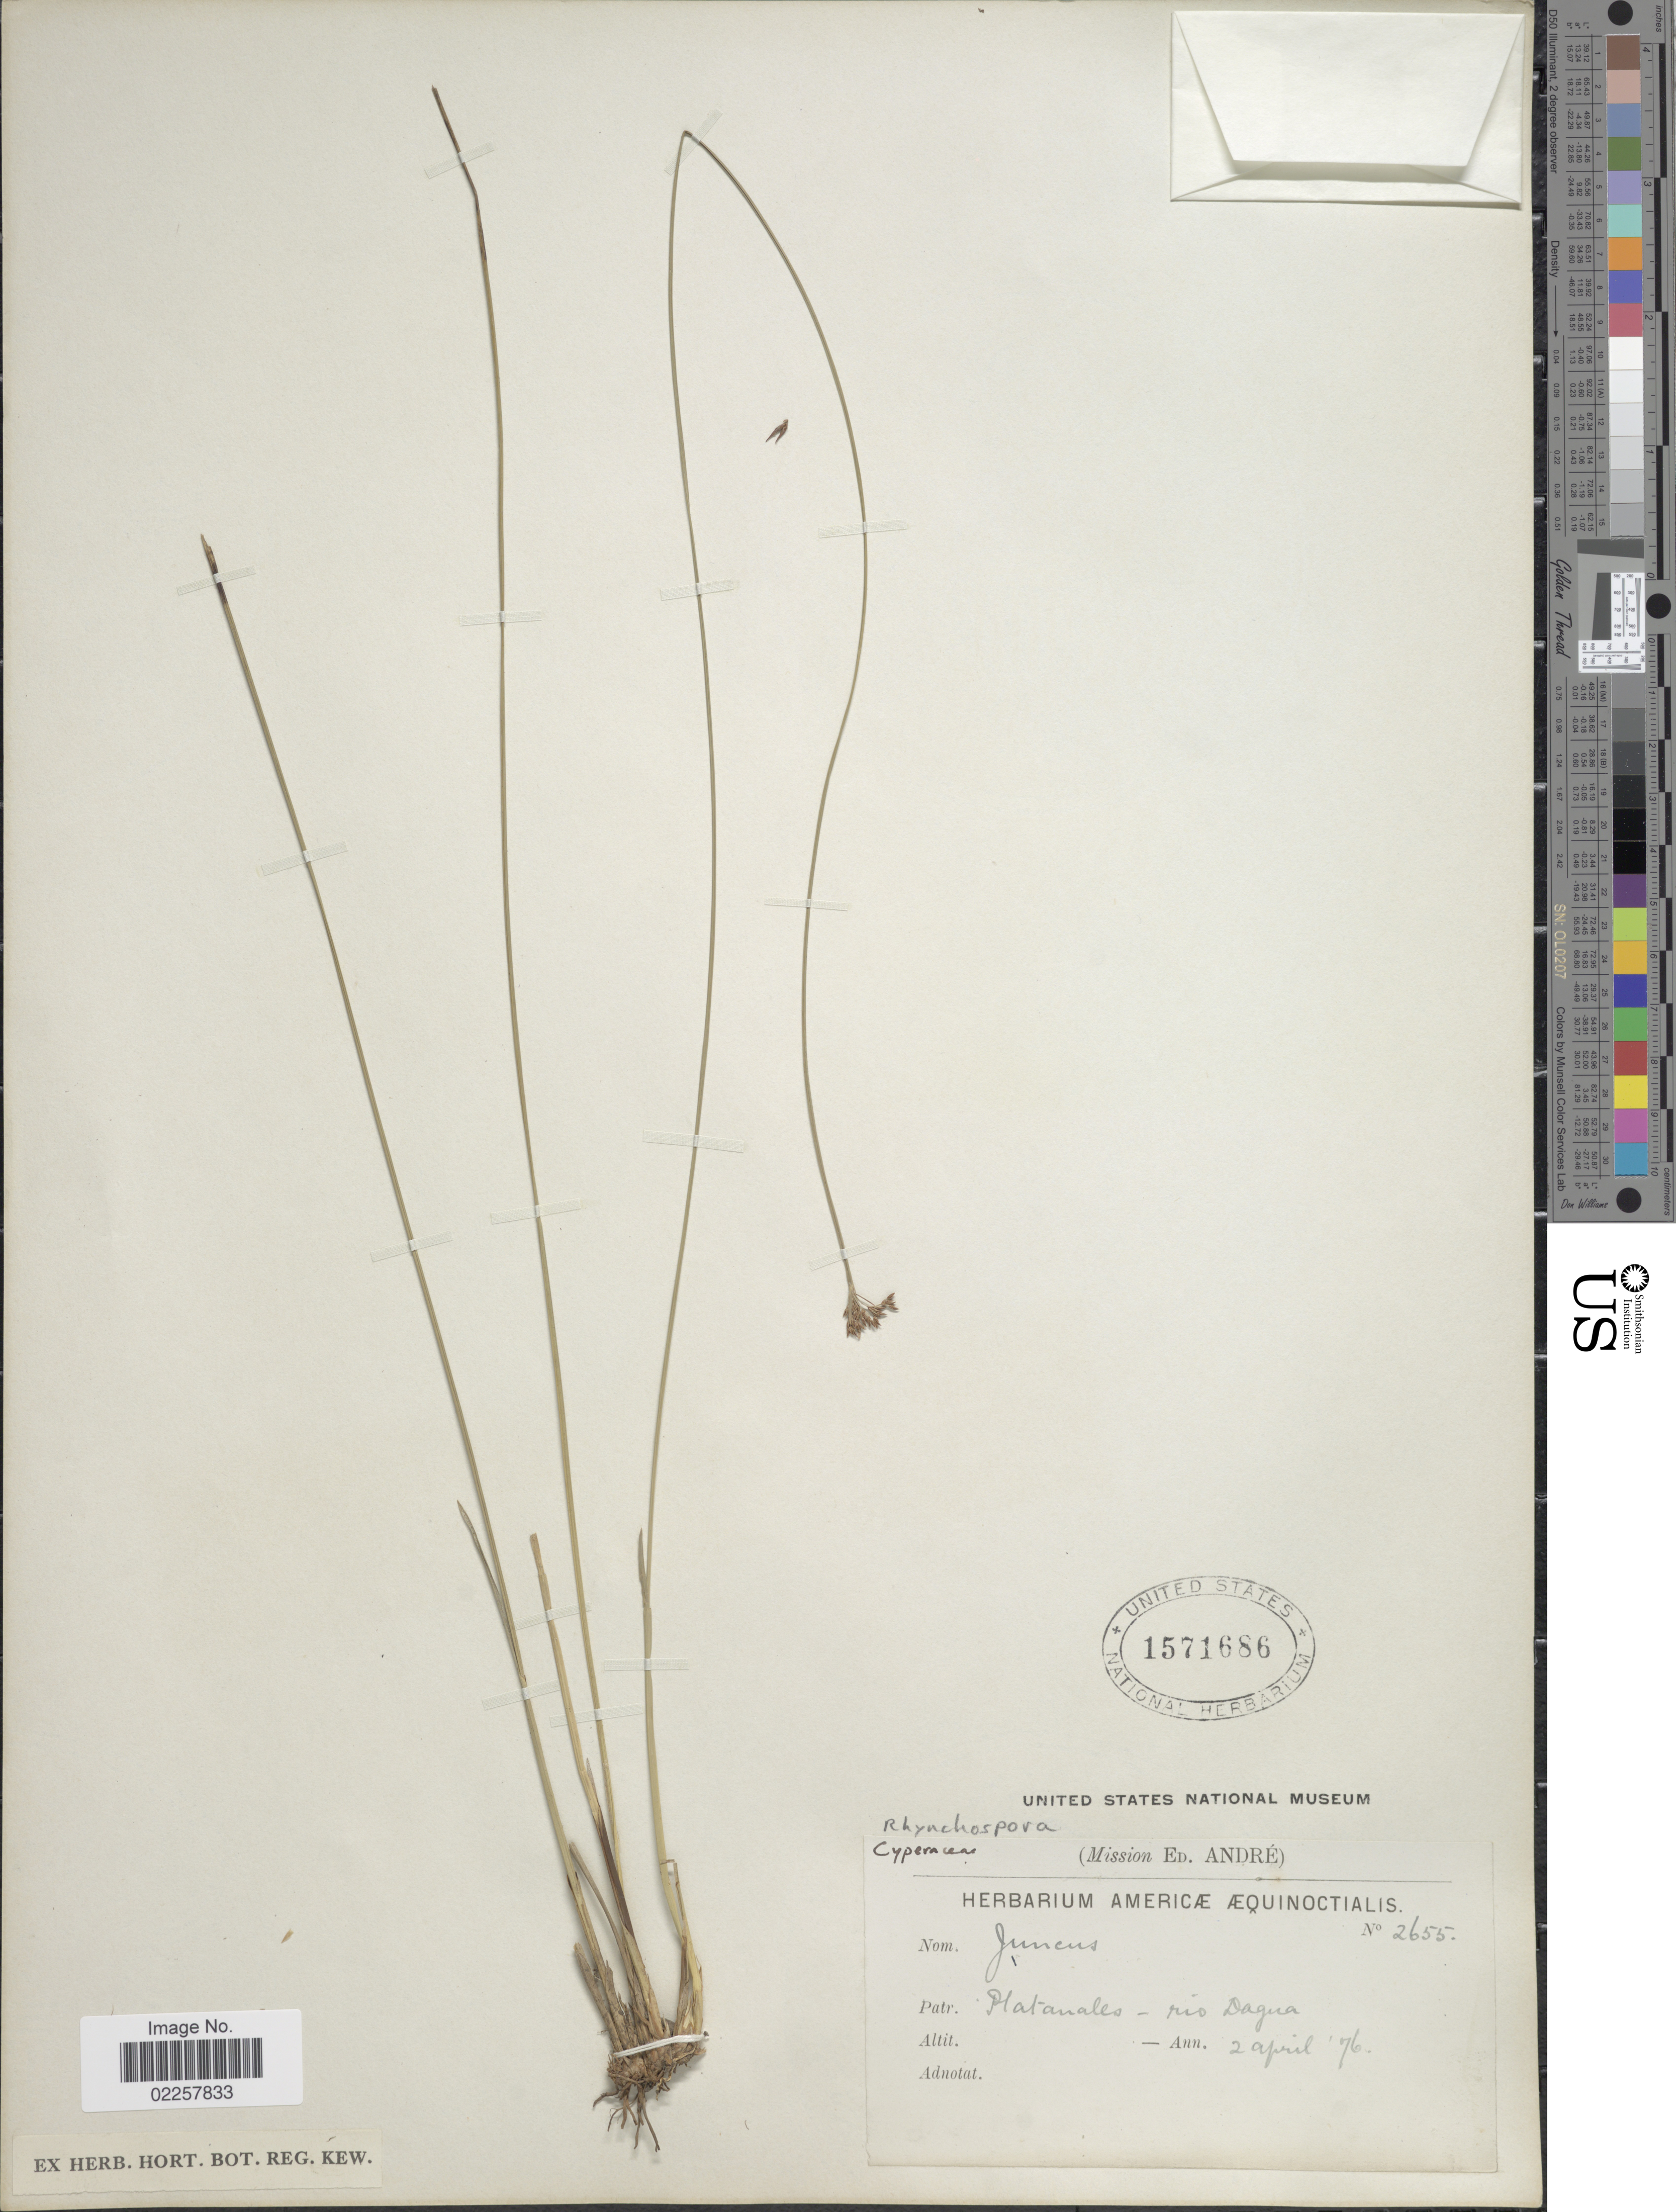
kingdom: Plantae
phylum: Tracheophyta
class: Liliopsida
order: Poales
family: Cyperaceae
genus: Rhynchospora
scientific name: Rhynchospora sp.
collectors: E. Andre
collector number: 2655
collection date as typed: Transcribed d/m/y: 2/4/76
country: Colombia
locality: Platanales, rio Dagua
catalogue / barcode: US 1571686